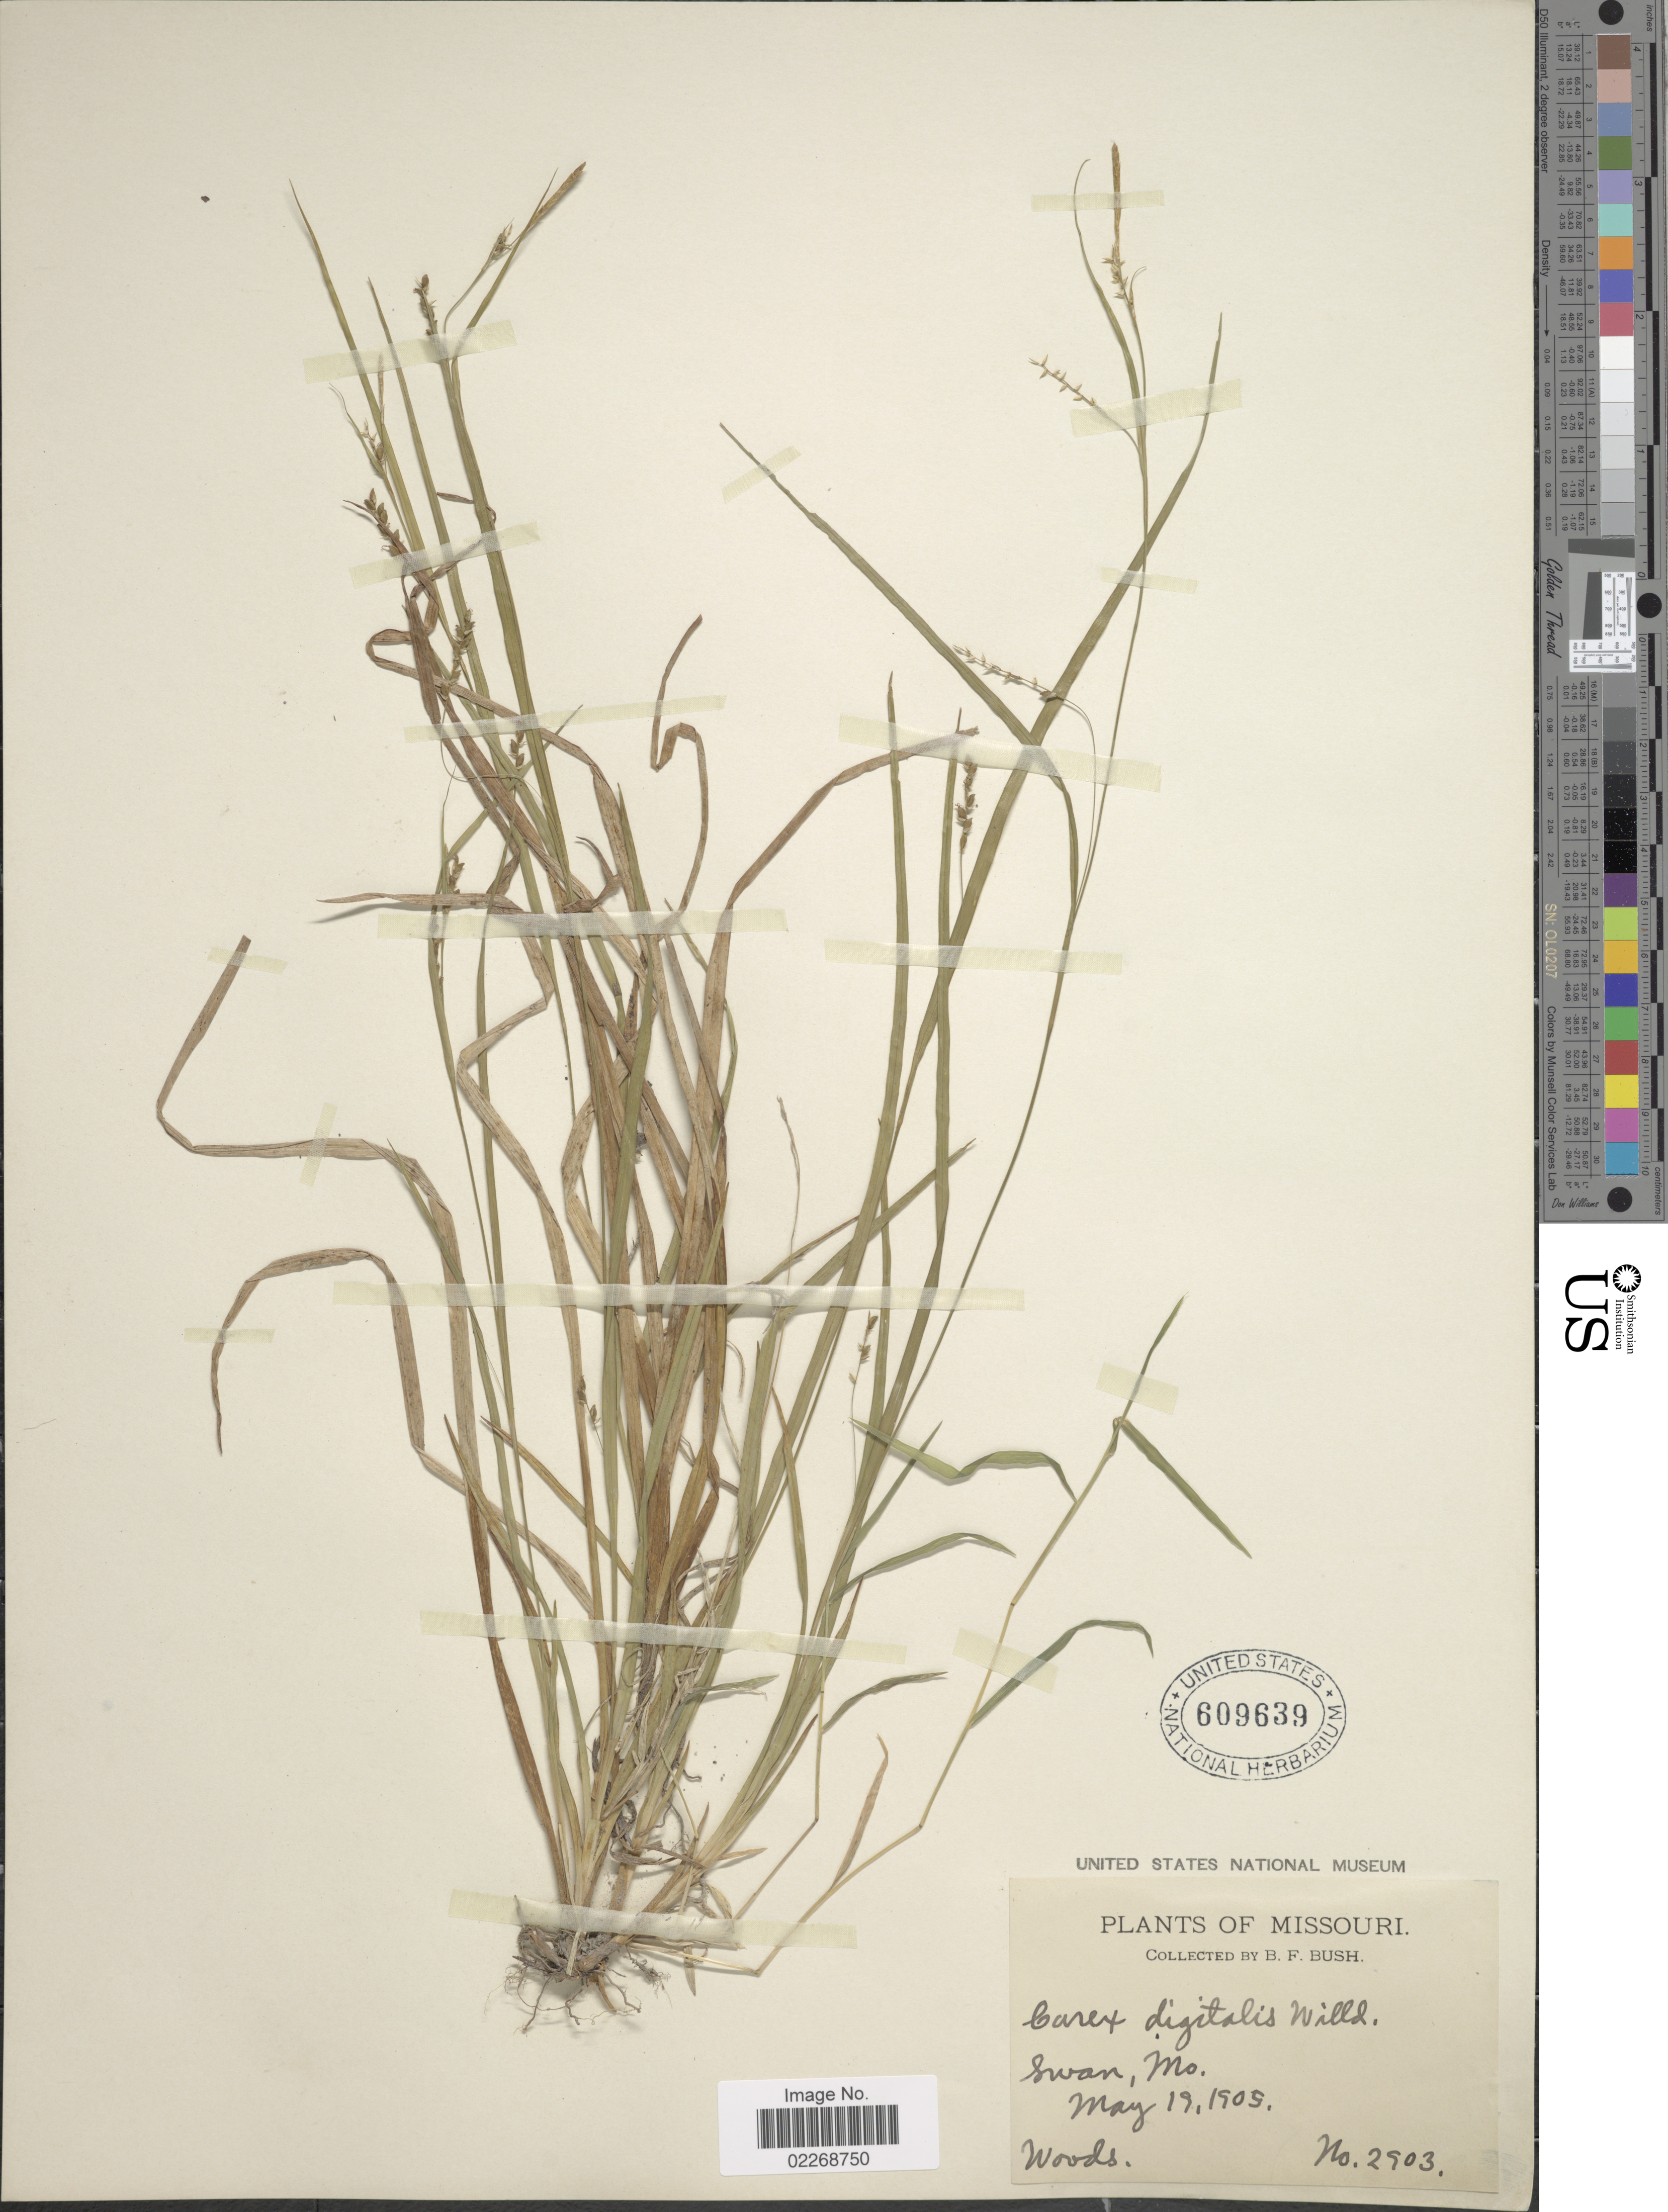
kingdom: Plantae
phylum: Tracheophyta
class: Liliopsida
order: Poales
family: Cyperaceae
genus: Carex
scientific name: Carex digitalis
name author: Willd.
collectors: B. F. Bush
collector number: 2903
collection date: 1905-05-19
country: United States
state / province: Missouri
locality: Swan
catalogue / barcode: US 609639